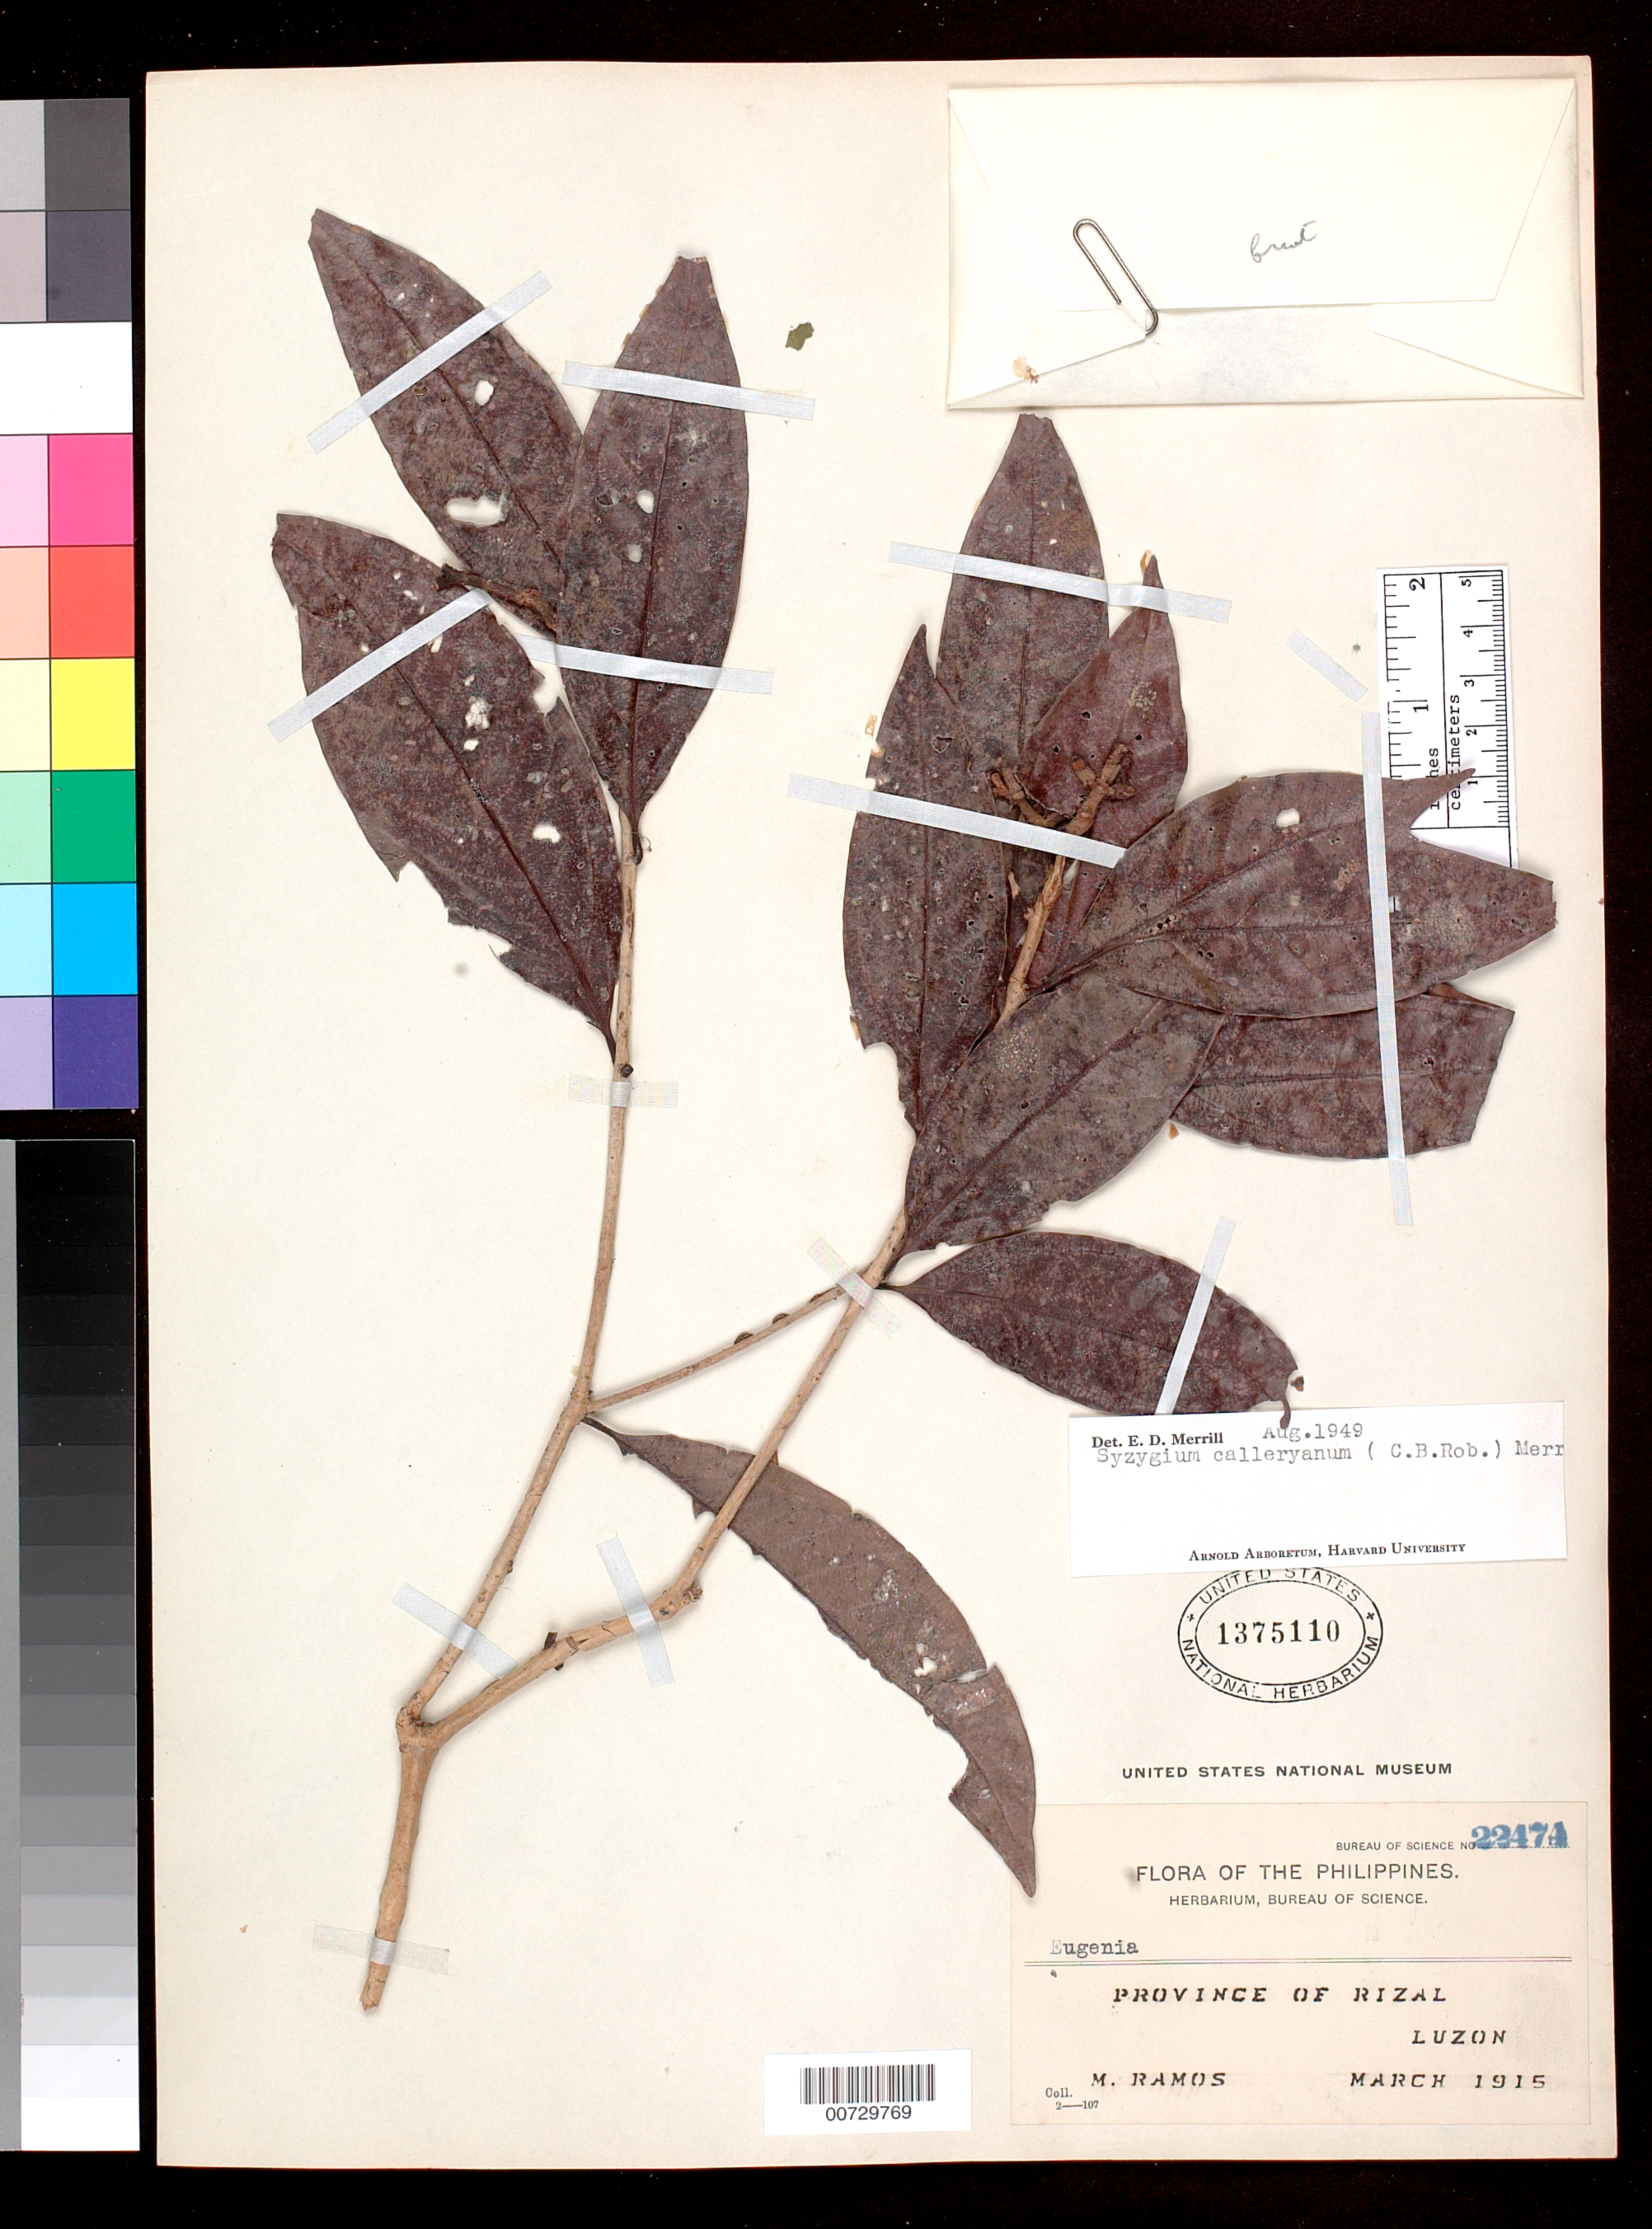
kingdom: Plantae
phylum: Tracheophyta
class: Magnoliopsida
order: Myrtales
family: Myrtaceae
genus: Syzygium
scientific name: Syzygium calleryanum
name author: (C.B. Rob.) Merr.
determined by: Merrill, Elmer D.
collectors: M. Ramos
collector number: Bur. Sci. 22474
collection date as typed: Mar 1915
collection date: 1915-03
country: Philippines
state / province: Calabarzon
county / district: Rizal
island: Luzon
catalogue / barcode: US 1375110